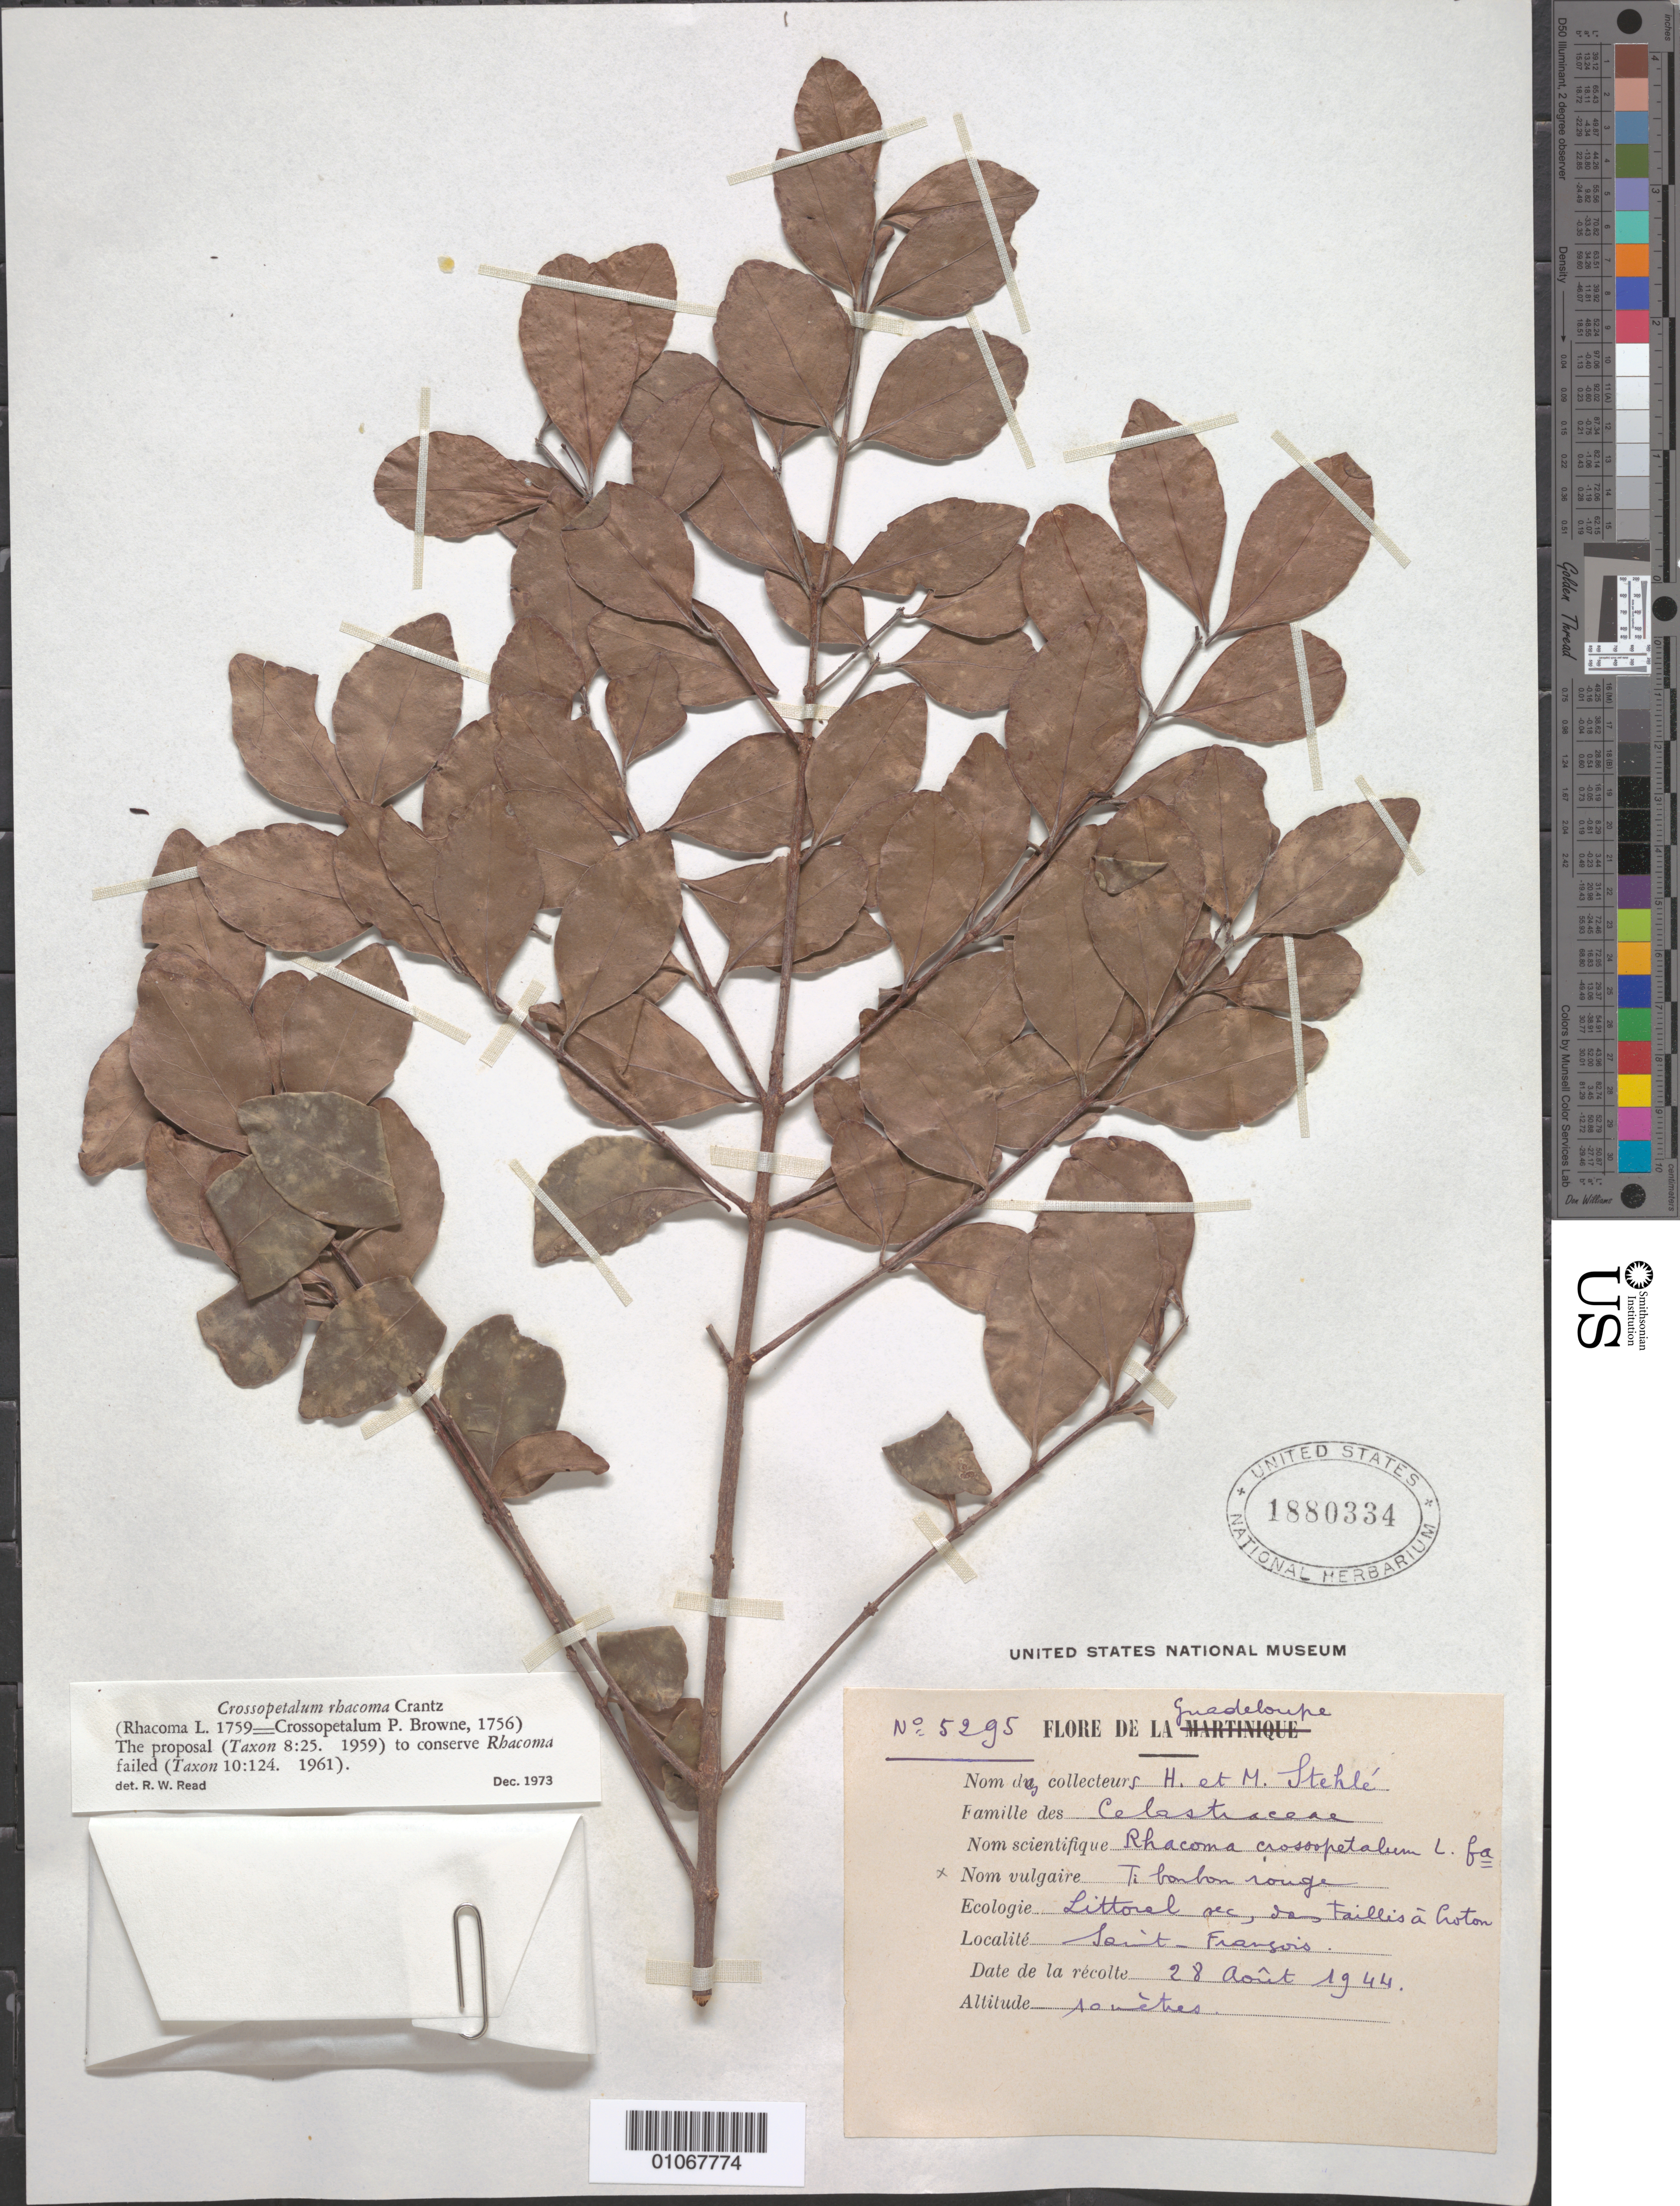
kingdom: Plantae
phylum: Tracheophyta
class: Magnoliopsida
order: Celastrales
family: Celastraceae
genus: Crossopetalum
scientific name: Crossopetalum rhacoma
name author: Crantz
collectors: H. Stehlé & M. Stehlé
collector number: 5295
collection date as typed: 28 Aug 1944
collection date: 1944-08-28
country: Guadeloupe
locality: Saint Francois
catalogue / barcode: US 1880334